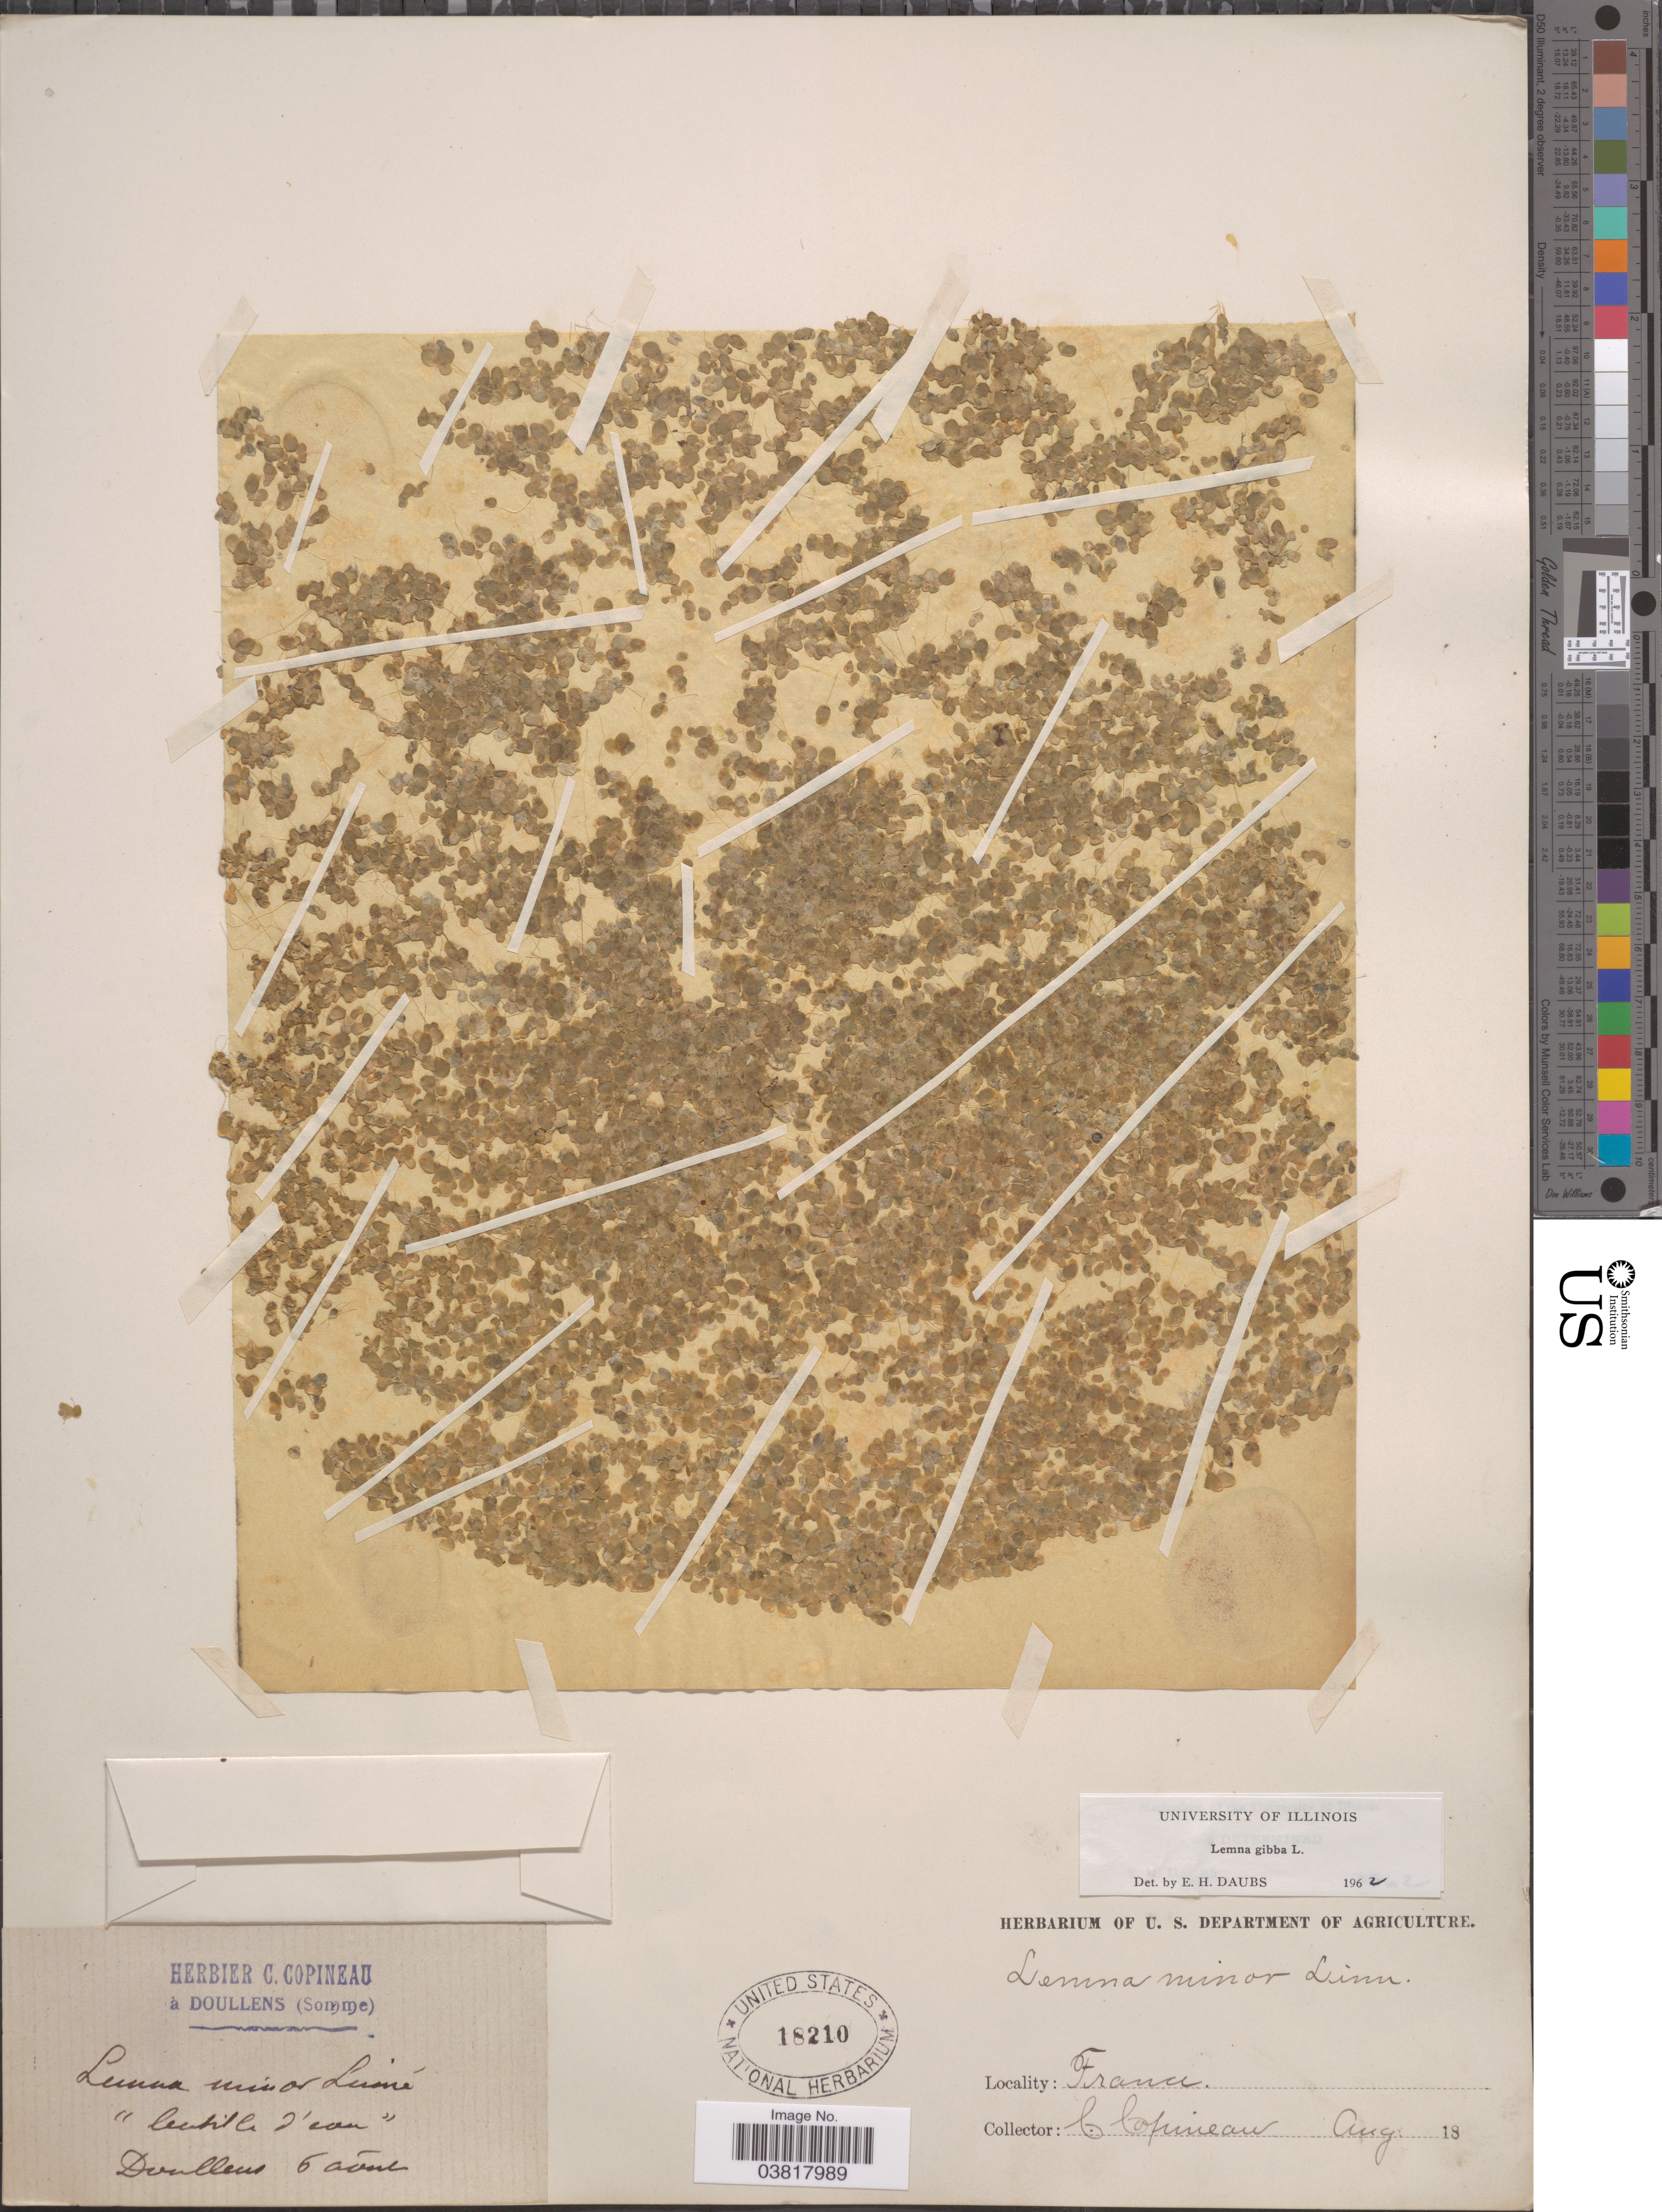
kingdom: Plantae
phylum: Tracheophyta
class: Liliopsida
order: Alismatales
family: Araceae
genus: Lemna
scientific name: Lemna gibba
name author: L.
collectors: C. Copineau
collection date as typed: Transcribed d/m/y: 6/8/18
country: France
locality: Doullens.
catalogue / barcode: US 18210